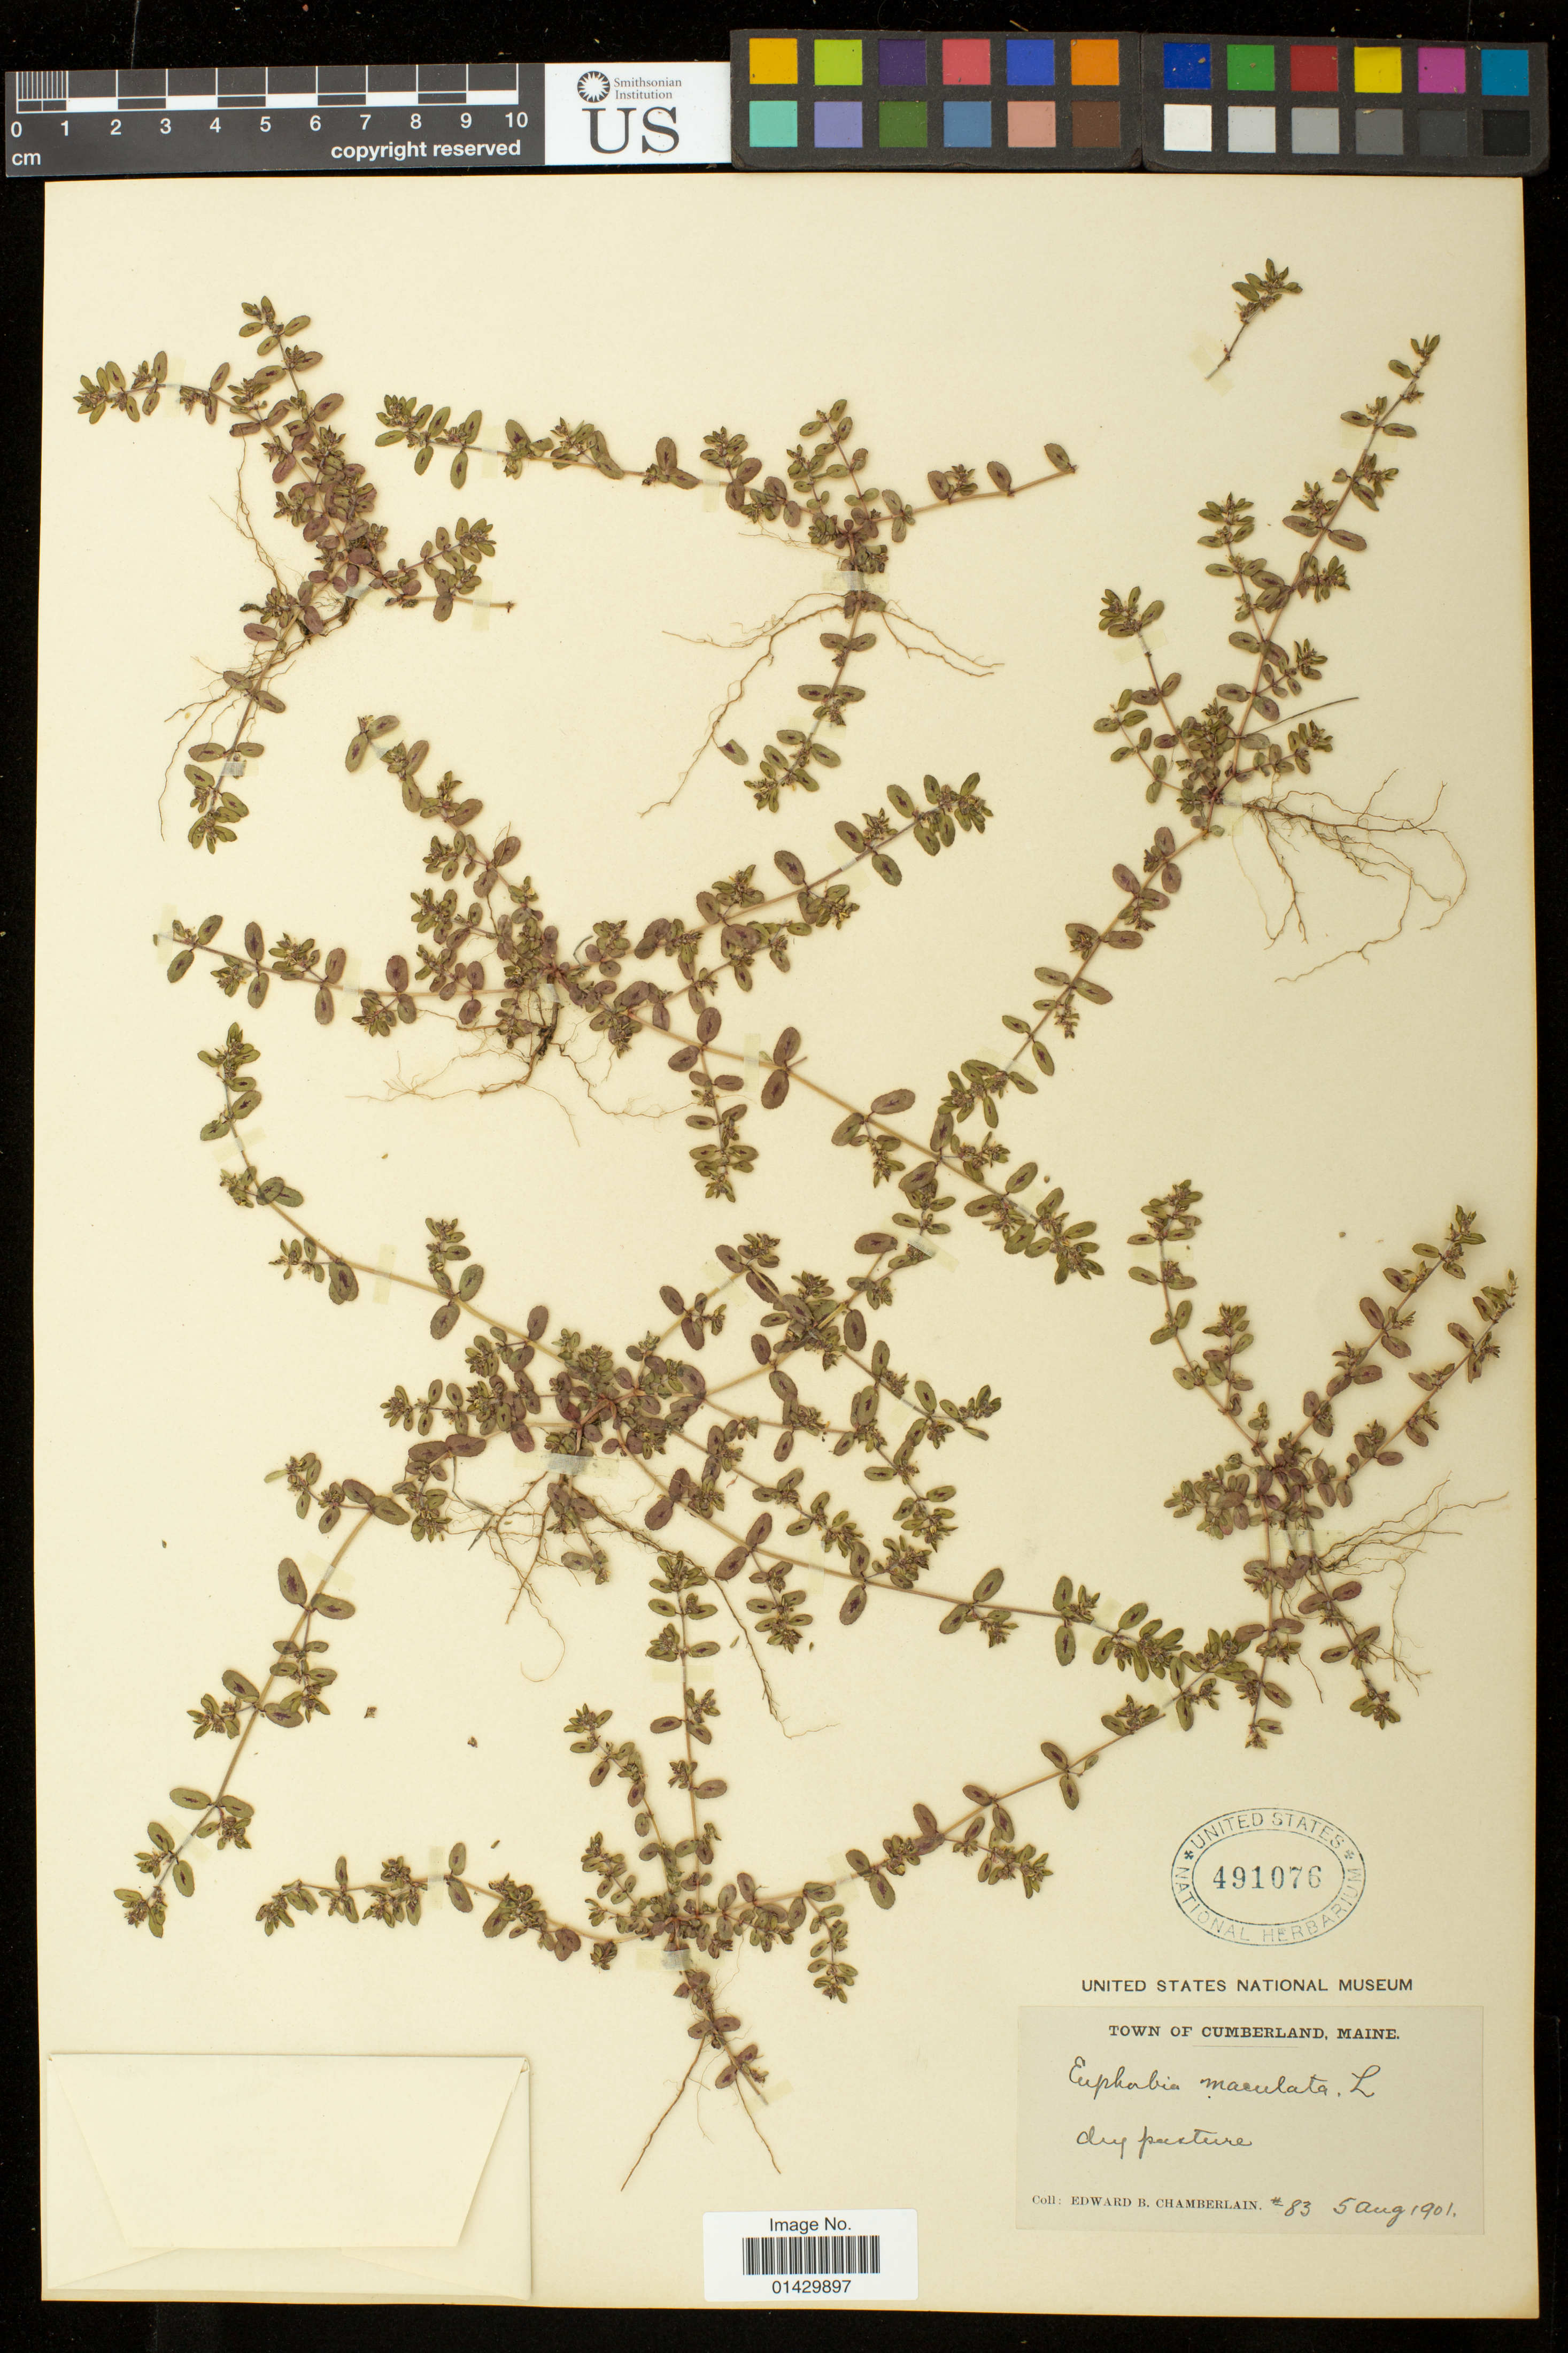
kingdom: Plantae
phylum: Tracheophyta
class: Magnoliopsida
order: Malpighiales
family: Euphorbiaceae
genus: Euphorbia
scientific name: Euphorbia maculata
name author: L.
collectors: E. Chamberlain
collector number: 83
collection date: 1901-08-05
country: United States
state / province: Maine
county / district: Cumberland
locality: Town of Cumberland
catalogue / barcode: US 491076